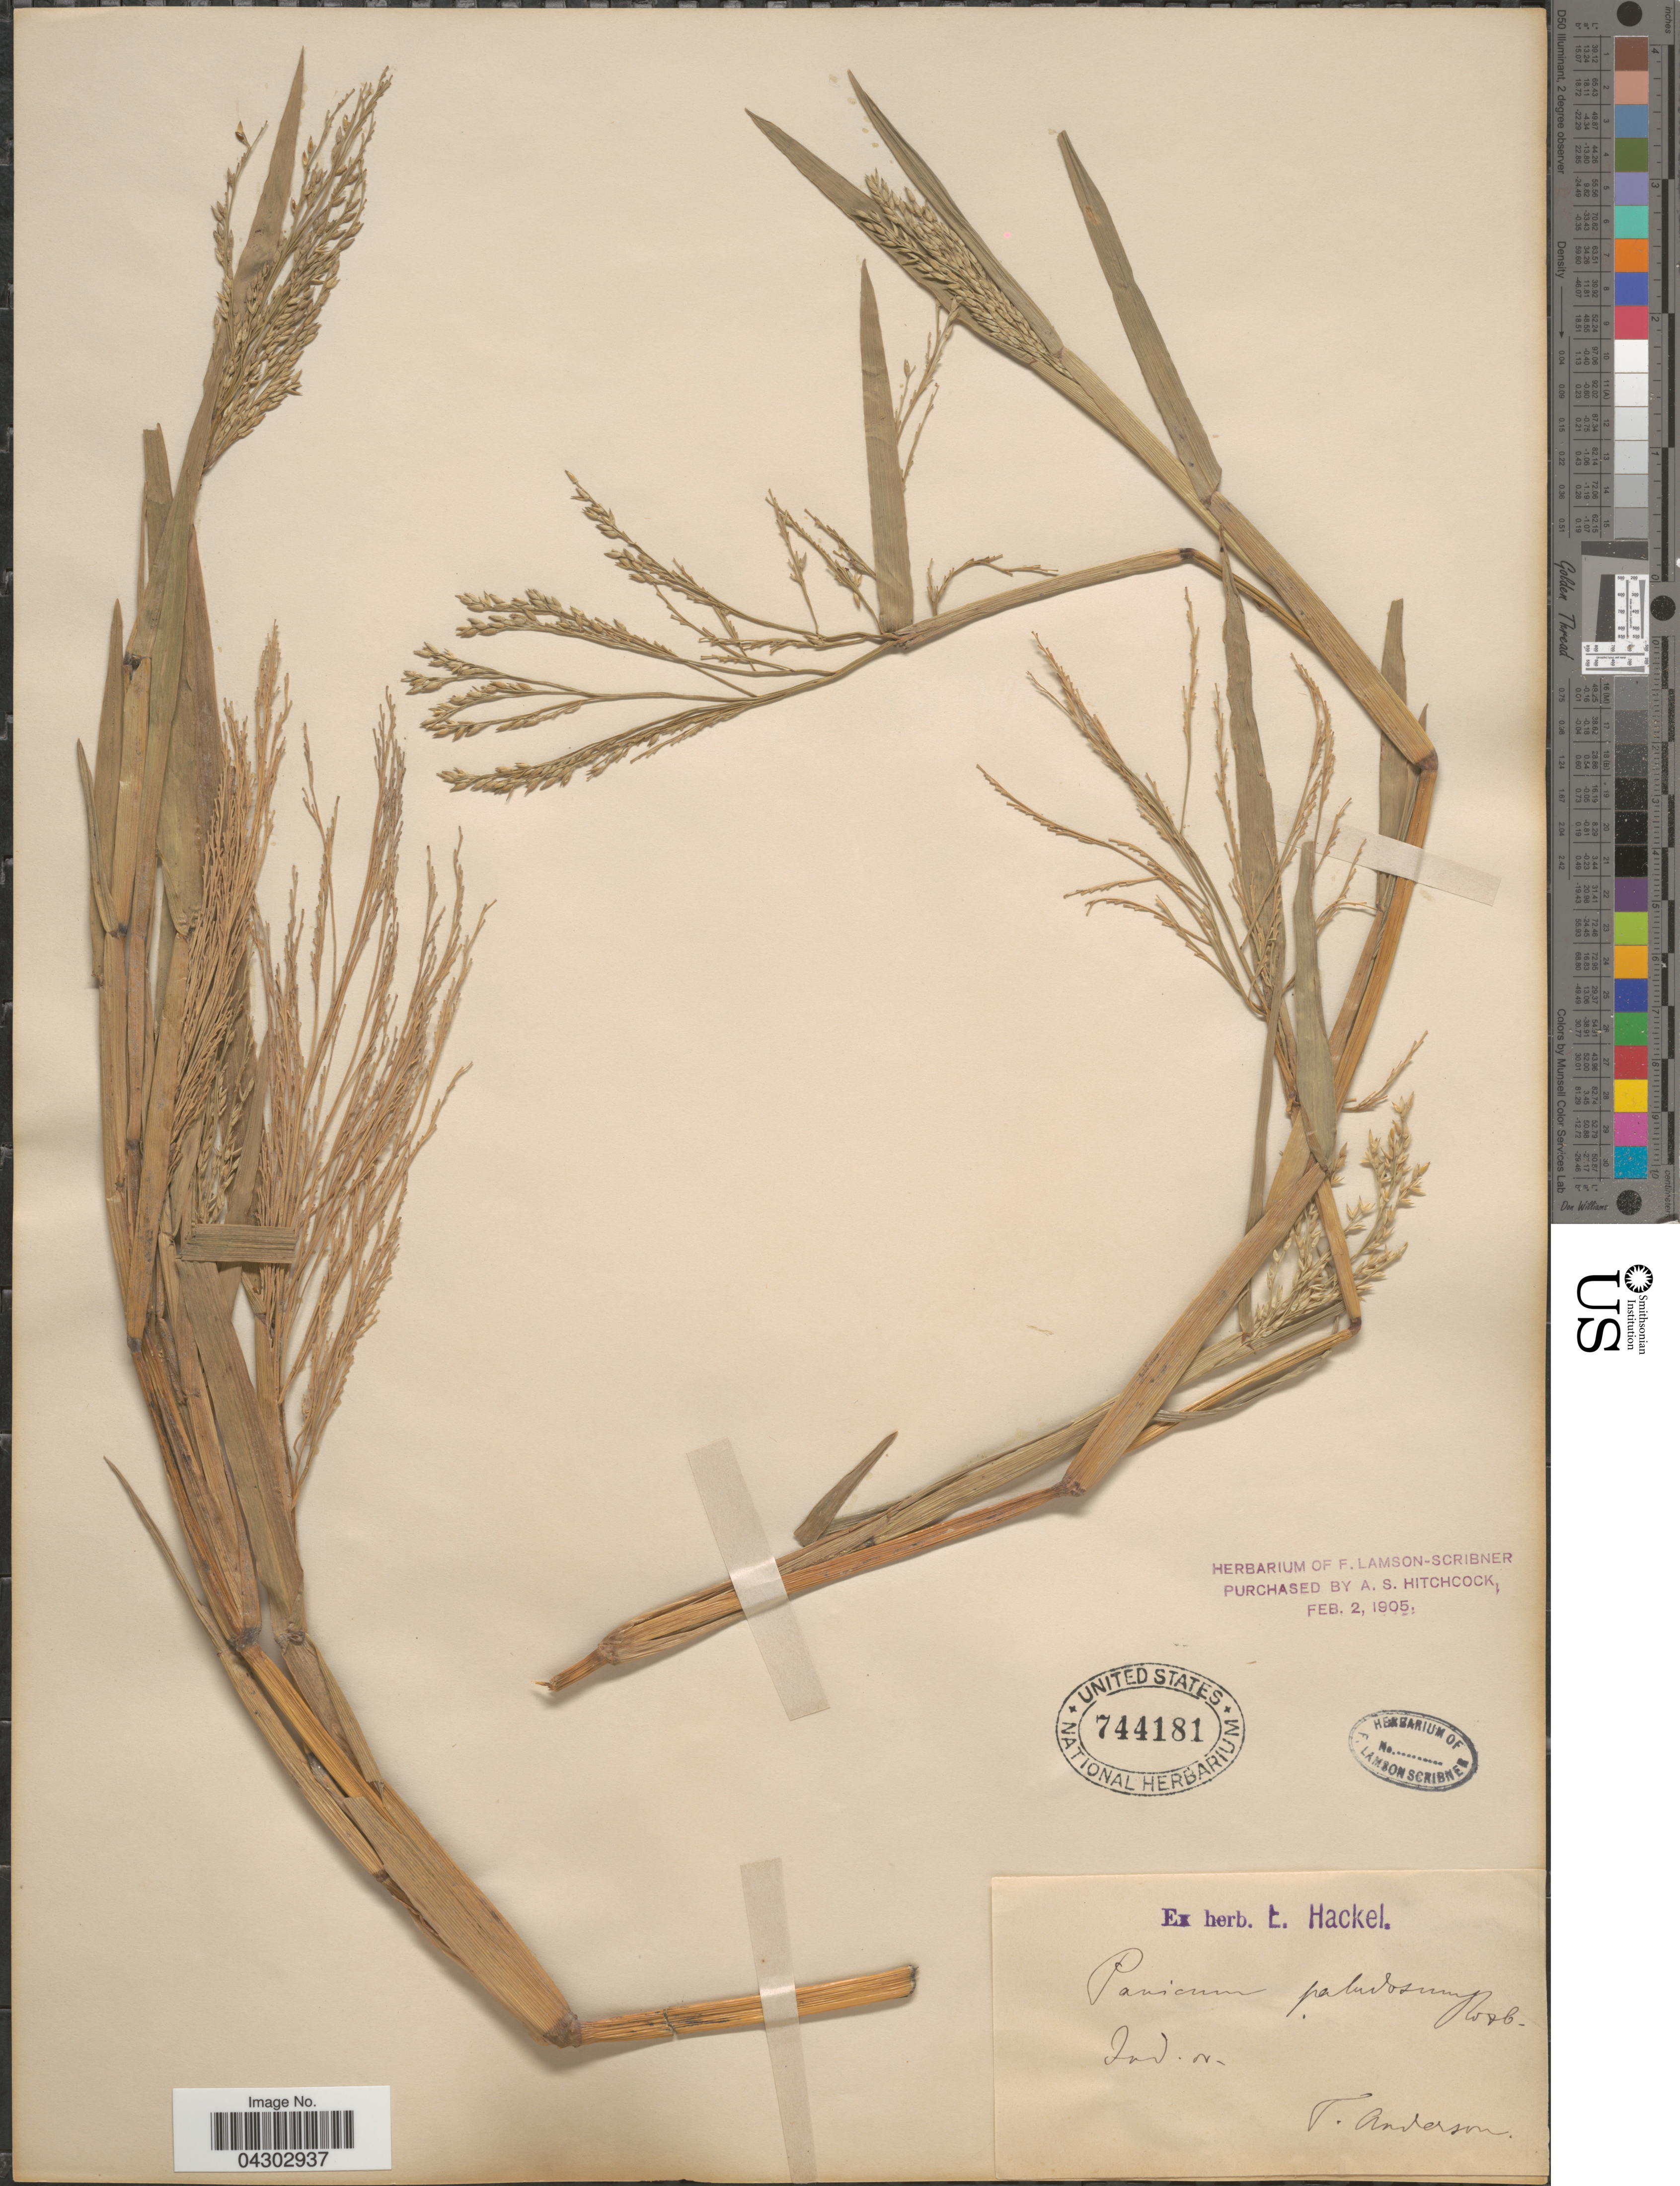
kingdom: Plantae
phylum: Tracheophyta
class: Liliopsida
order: Poales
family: Poaceae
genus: Panicum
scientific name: Panicum paludosum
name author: Roxb.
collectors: T. Anderson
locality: Ind. or.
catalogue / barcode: US 744181